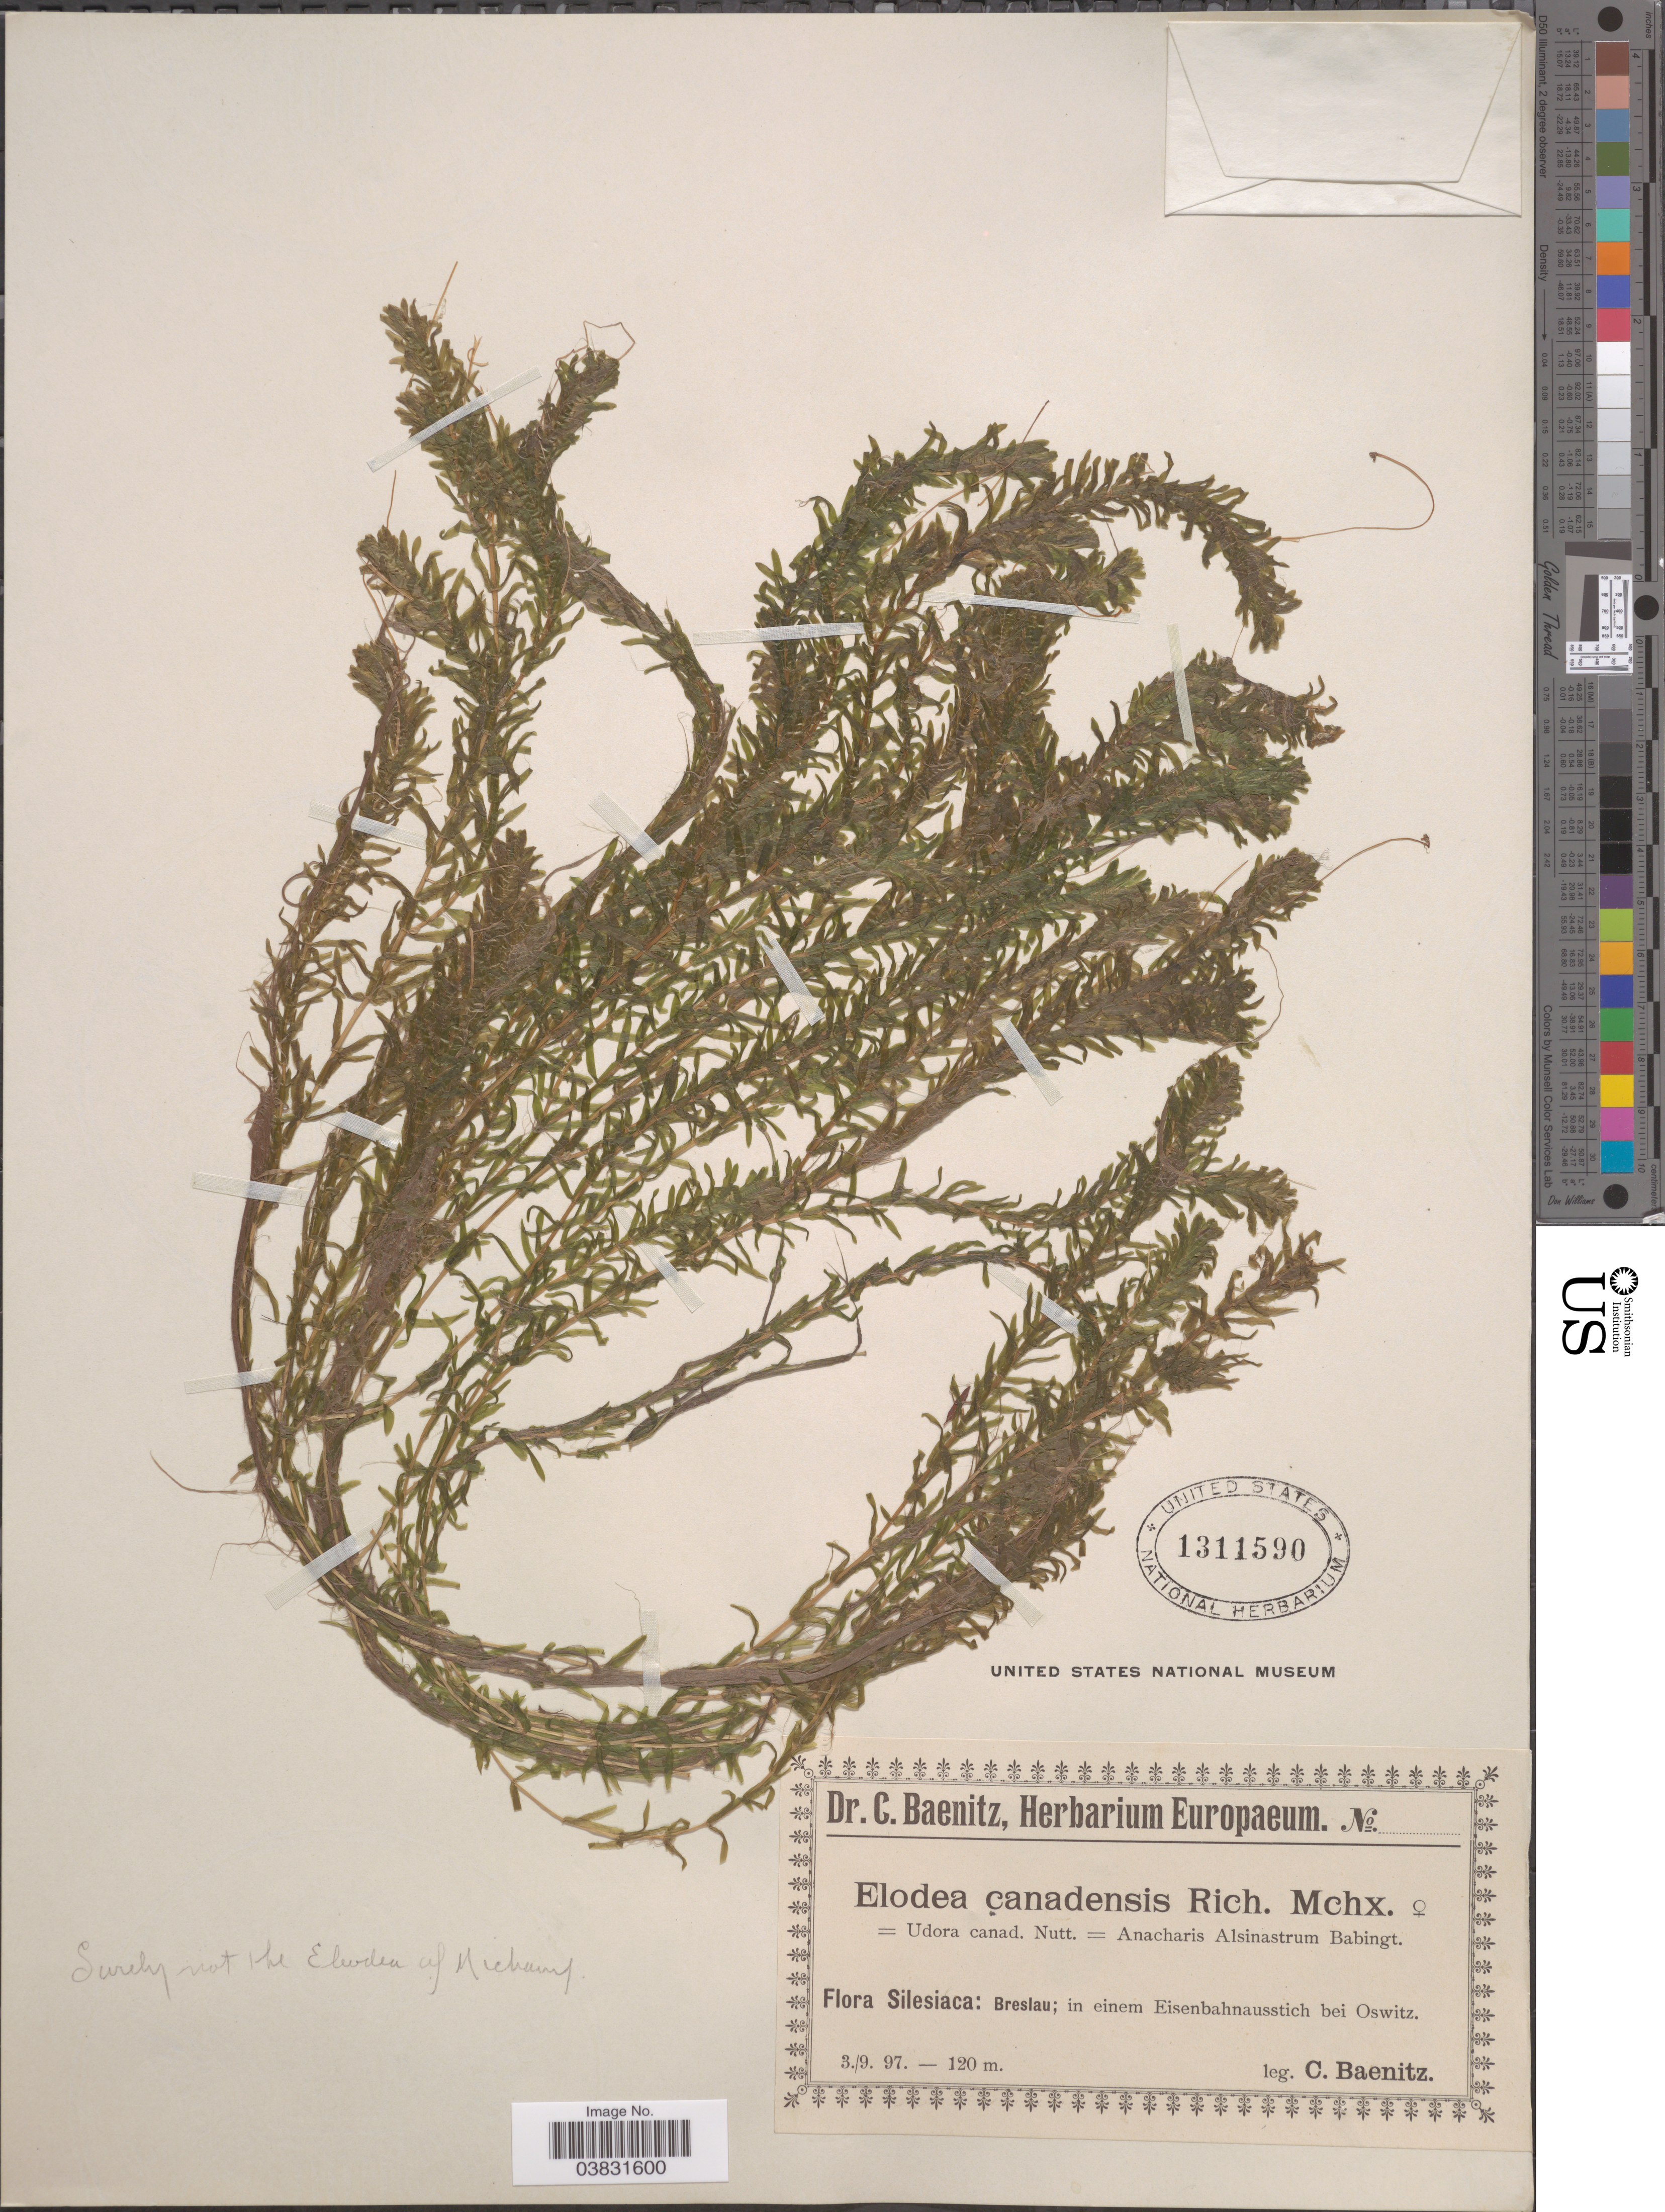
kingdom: Plantae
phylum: Tracheophyta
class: Liliopsida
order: Alismatales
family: Hydrocharitaceae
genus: Elodea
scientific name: Elodea canadensis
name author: Michx.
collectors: C. G. Baenitz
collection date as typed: Transcribed d/m/y: /3/97 to /9/97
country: Poland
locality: Silesiaca: Breslau; in einem Eisenbahnausstich bei Oswitz.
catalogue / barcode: US 1311590